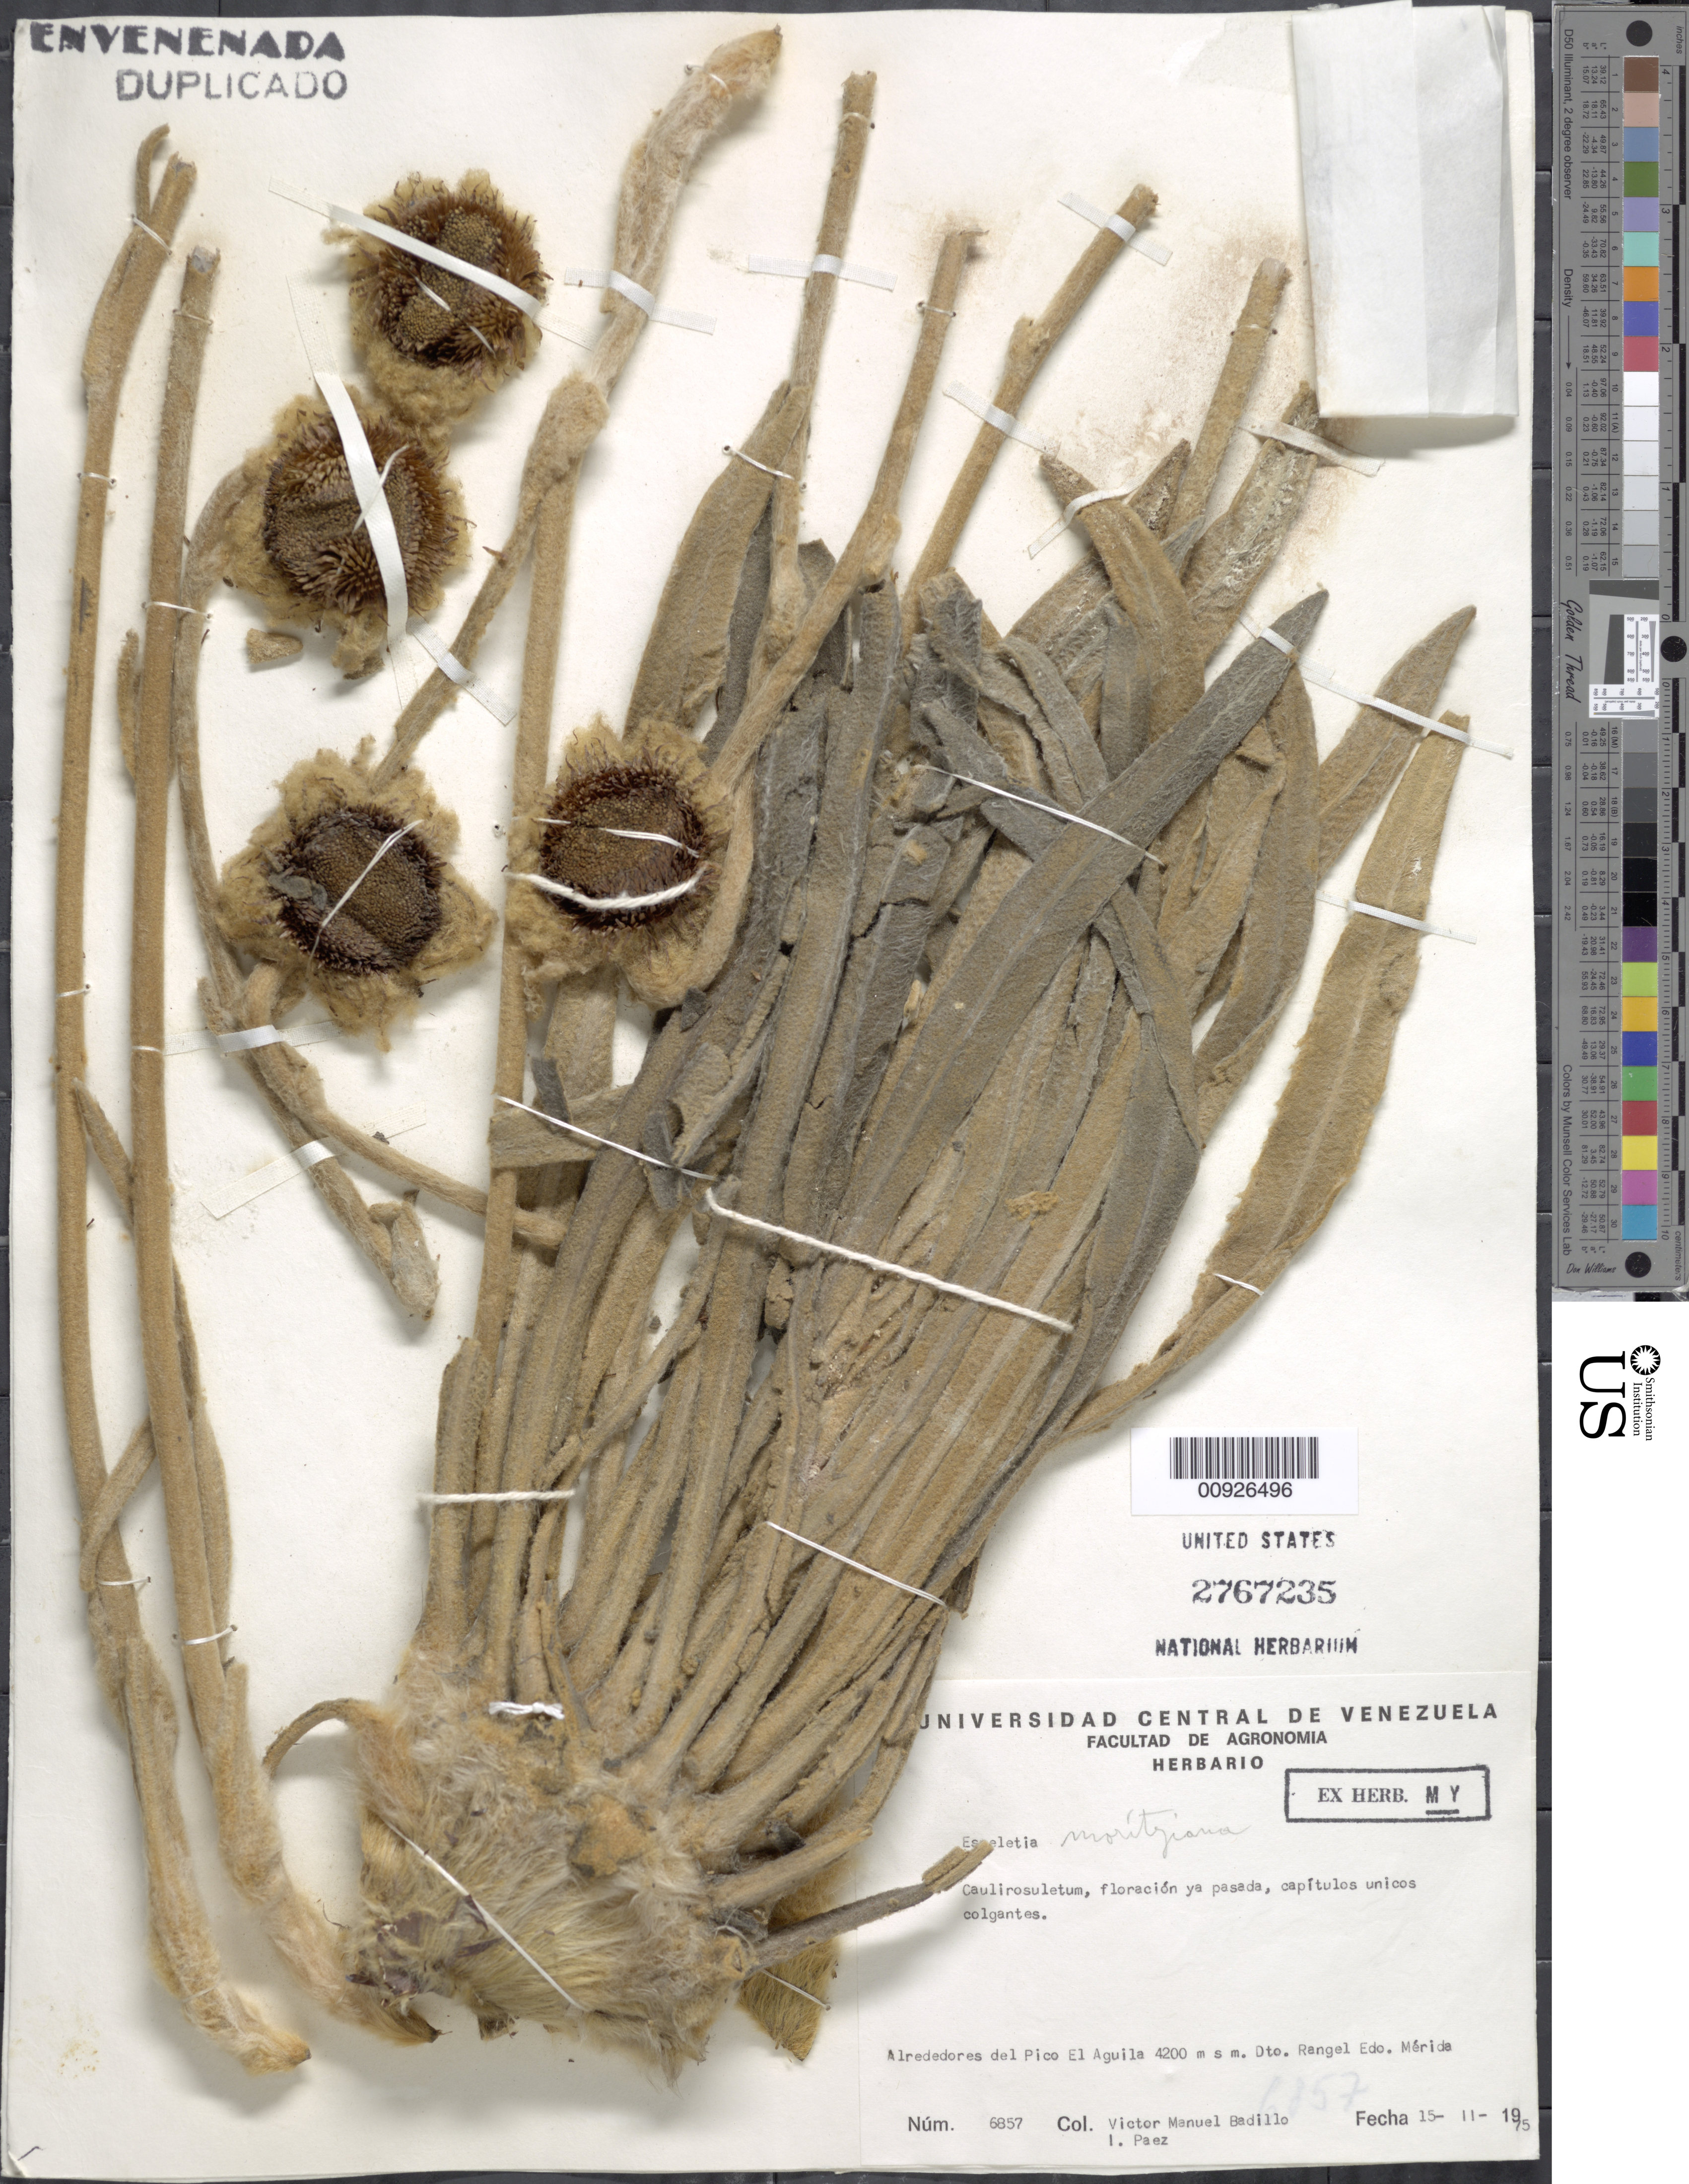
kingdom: Plantae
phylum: Tracheophyta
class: Magnoliopsida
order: Asterales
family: Asteraceae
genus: Coespeletia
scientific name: Coespeletia moritziana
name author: (Sch. Bip. ex Wedd.) Cuatrec.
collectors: V. Badillo & I. Páez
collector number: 6857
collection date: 1975-11-15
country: Venezuela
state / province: Mérida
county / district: Rangel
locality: Alrededores del Pico El Águila.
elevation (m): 4200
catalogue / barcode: US 2767235